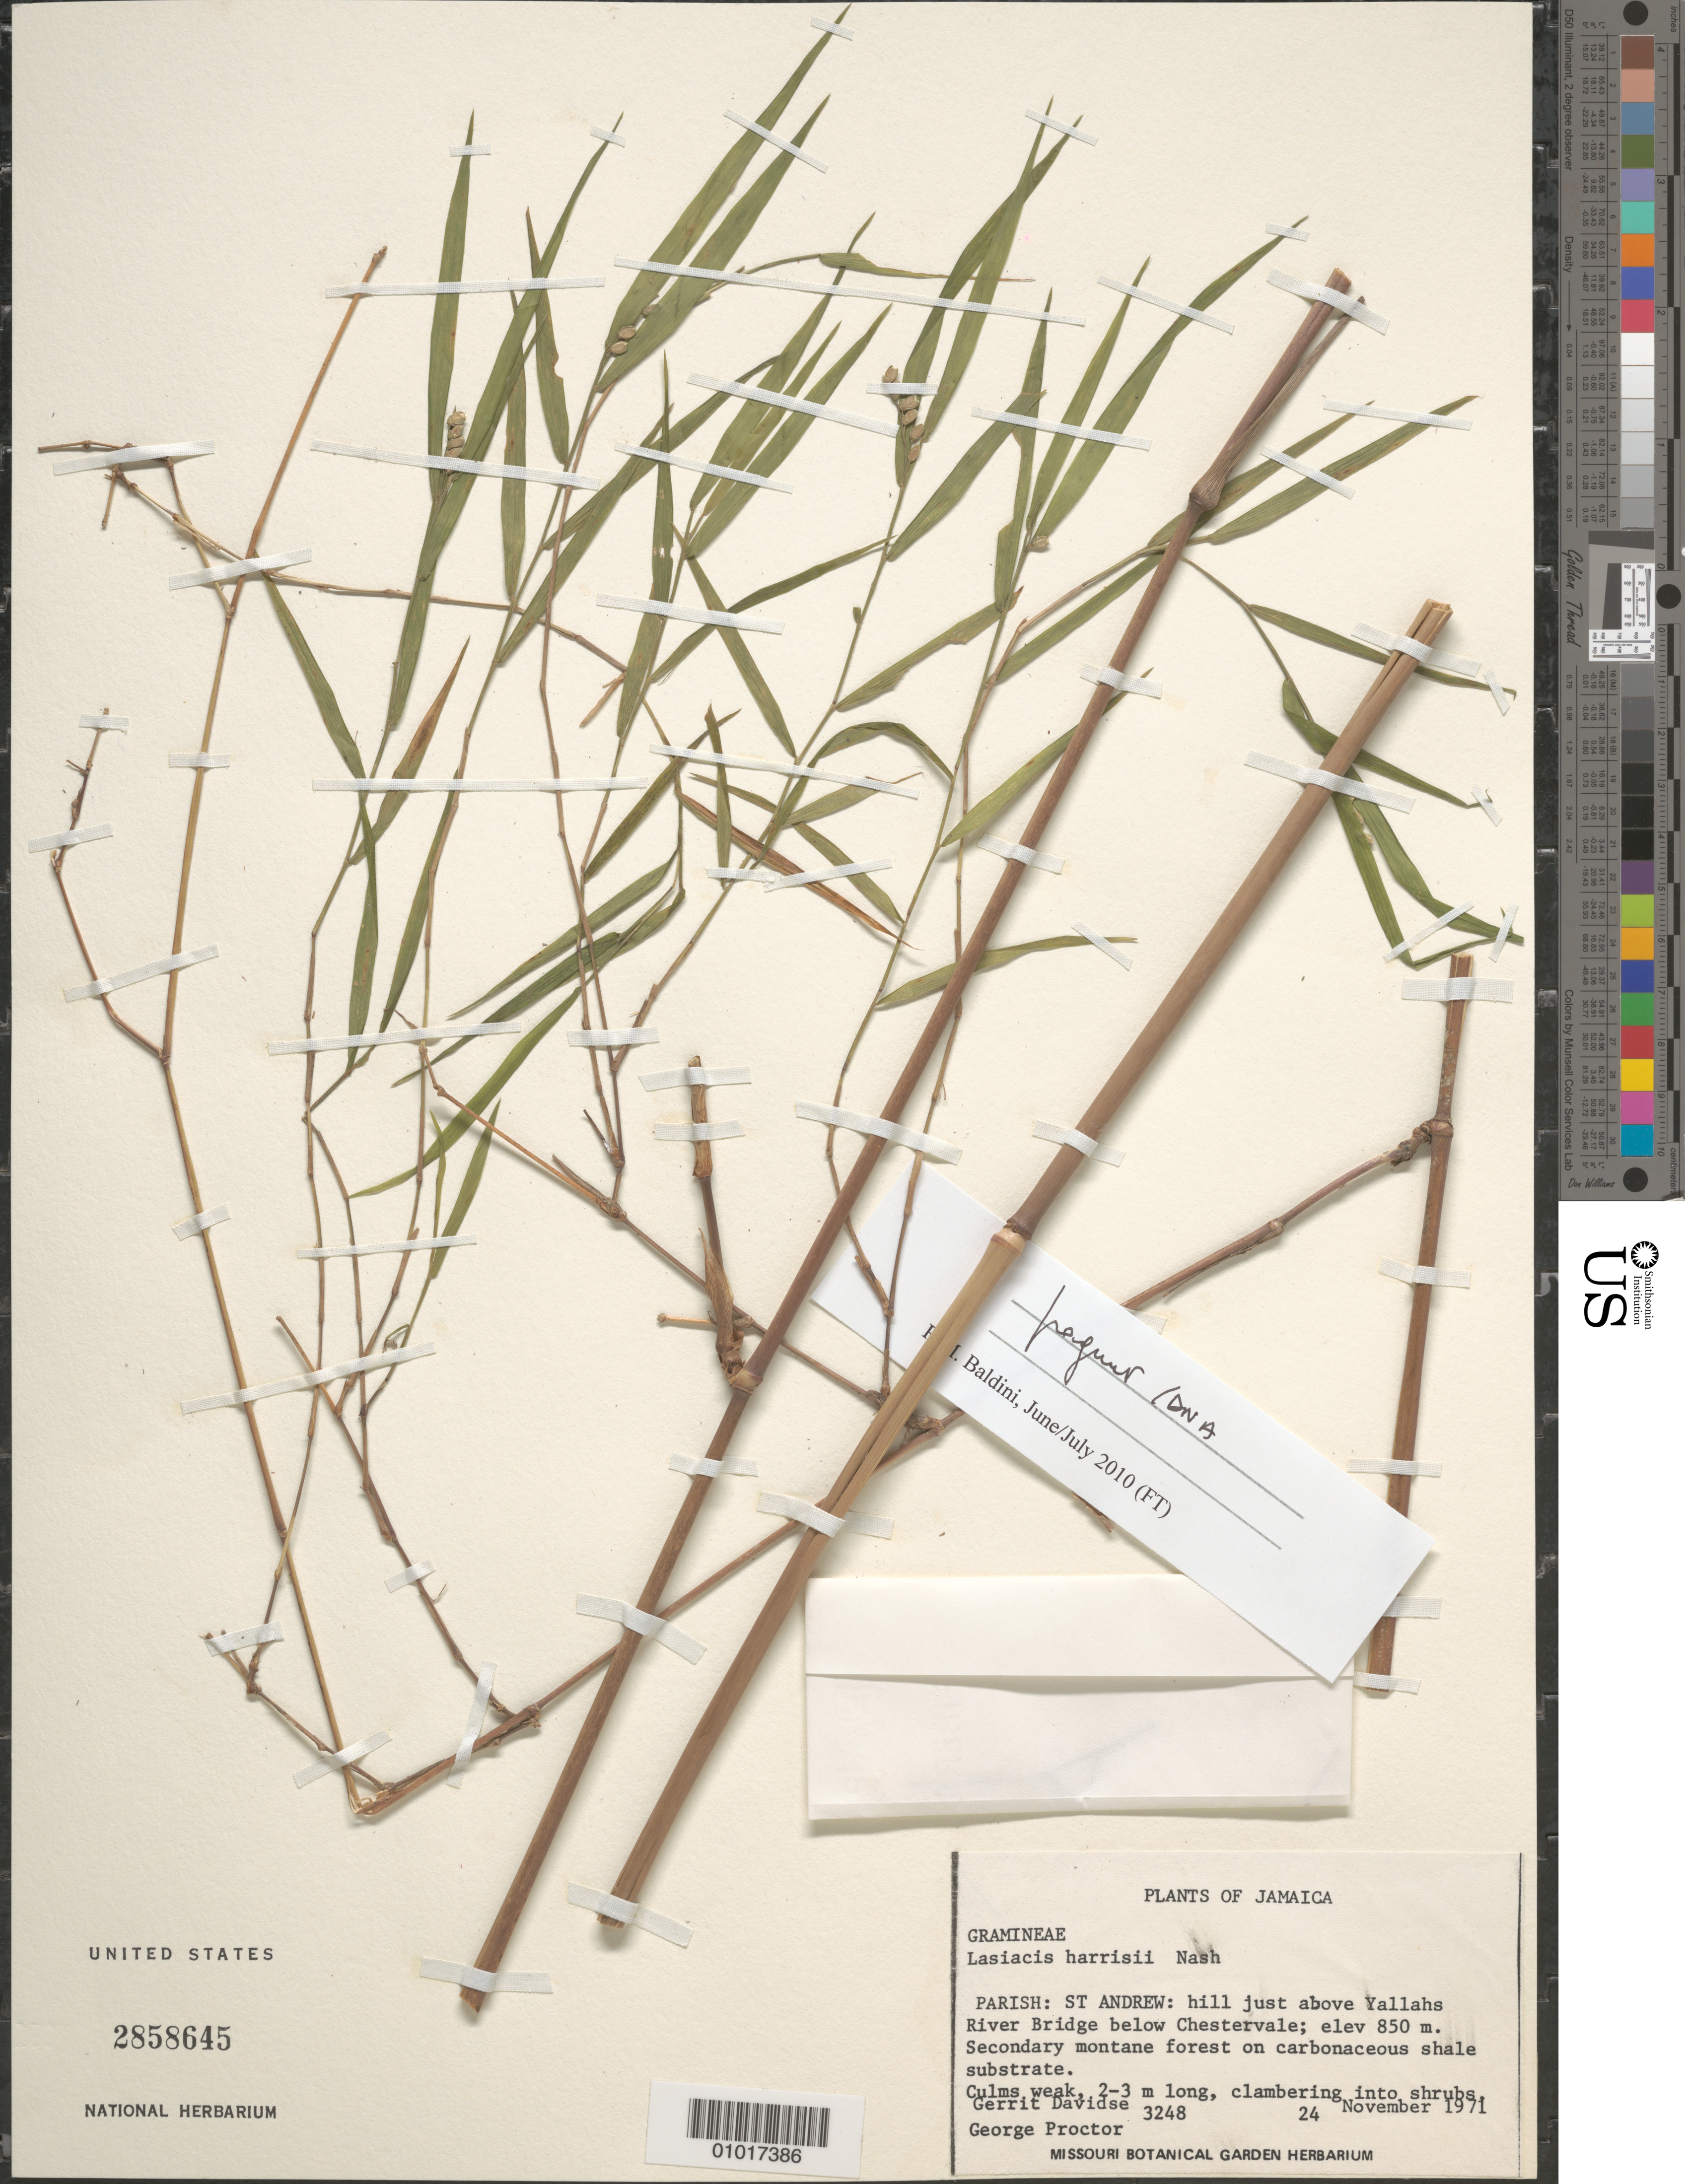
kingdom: Plantae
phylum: Tracheophyta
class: Liliopsida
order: Poales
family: Poaceae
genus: Lasiacis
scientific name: Lasiacis harrisii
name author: Nash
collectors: G. Davidse & G. R. Proctor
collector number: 3248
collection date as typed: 24 Nov 1971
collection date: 1971-11-24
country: Jamaica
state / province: Saint Andrew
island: Jamaica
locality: hill just above yallahs River Bridge below Chestervale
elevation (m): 850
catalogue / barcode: US 2858645